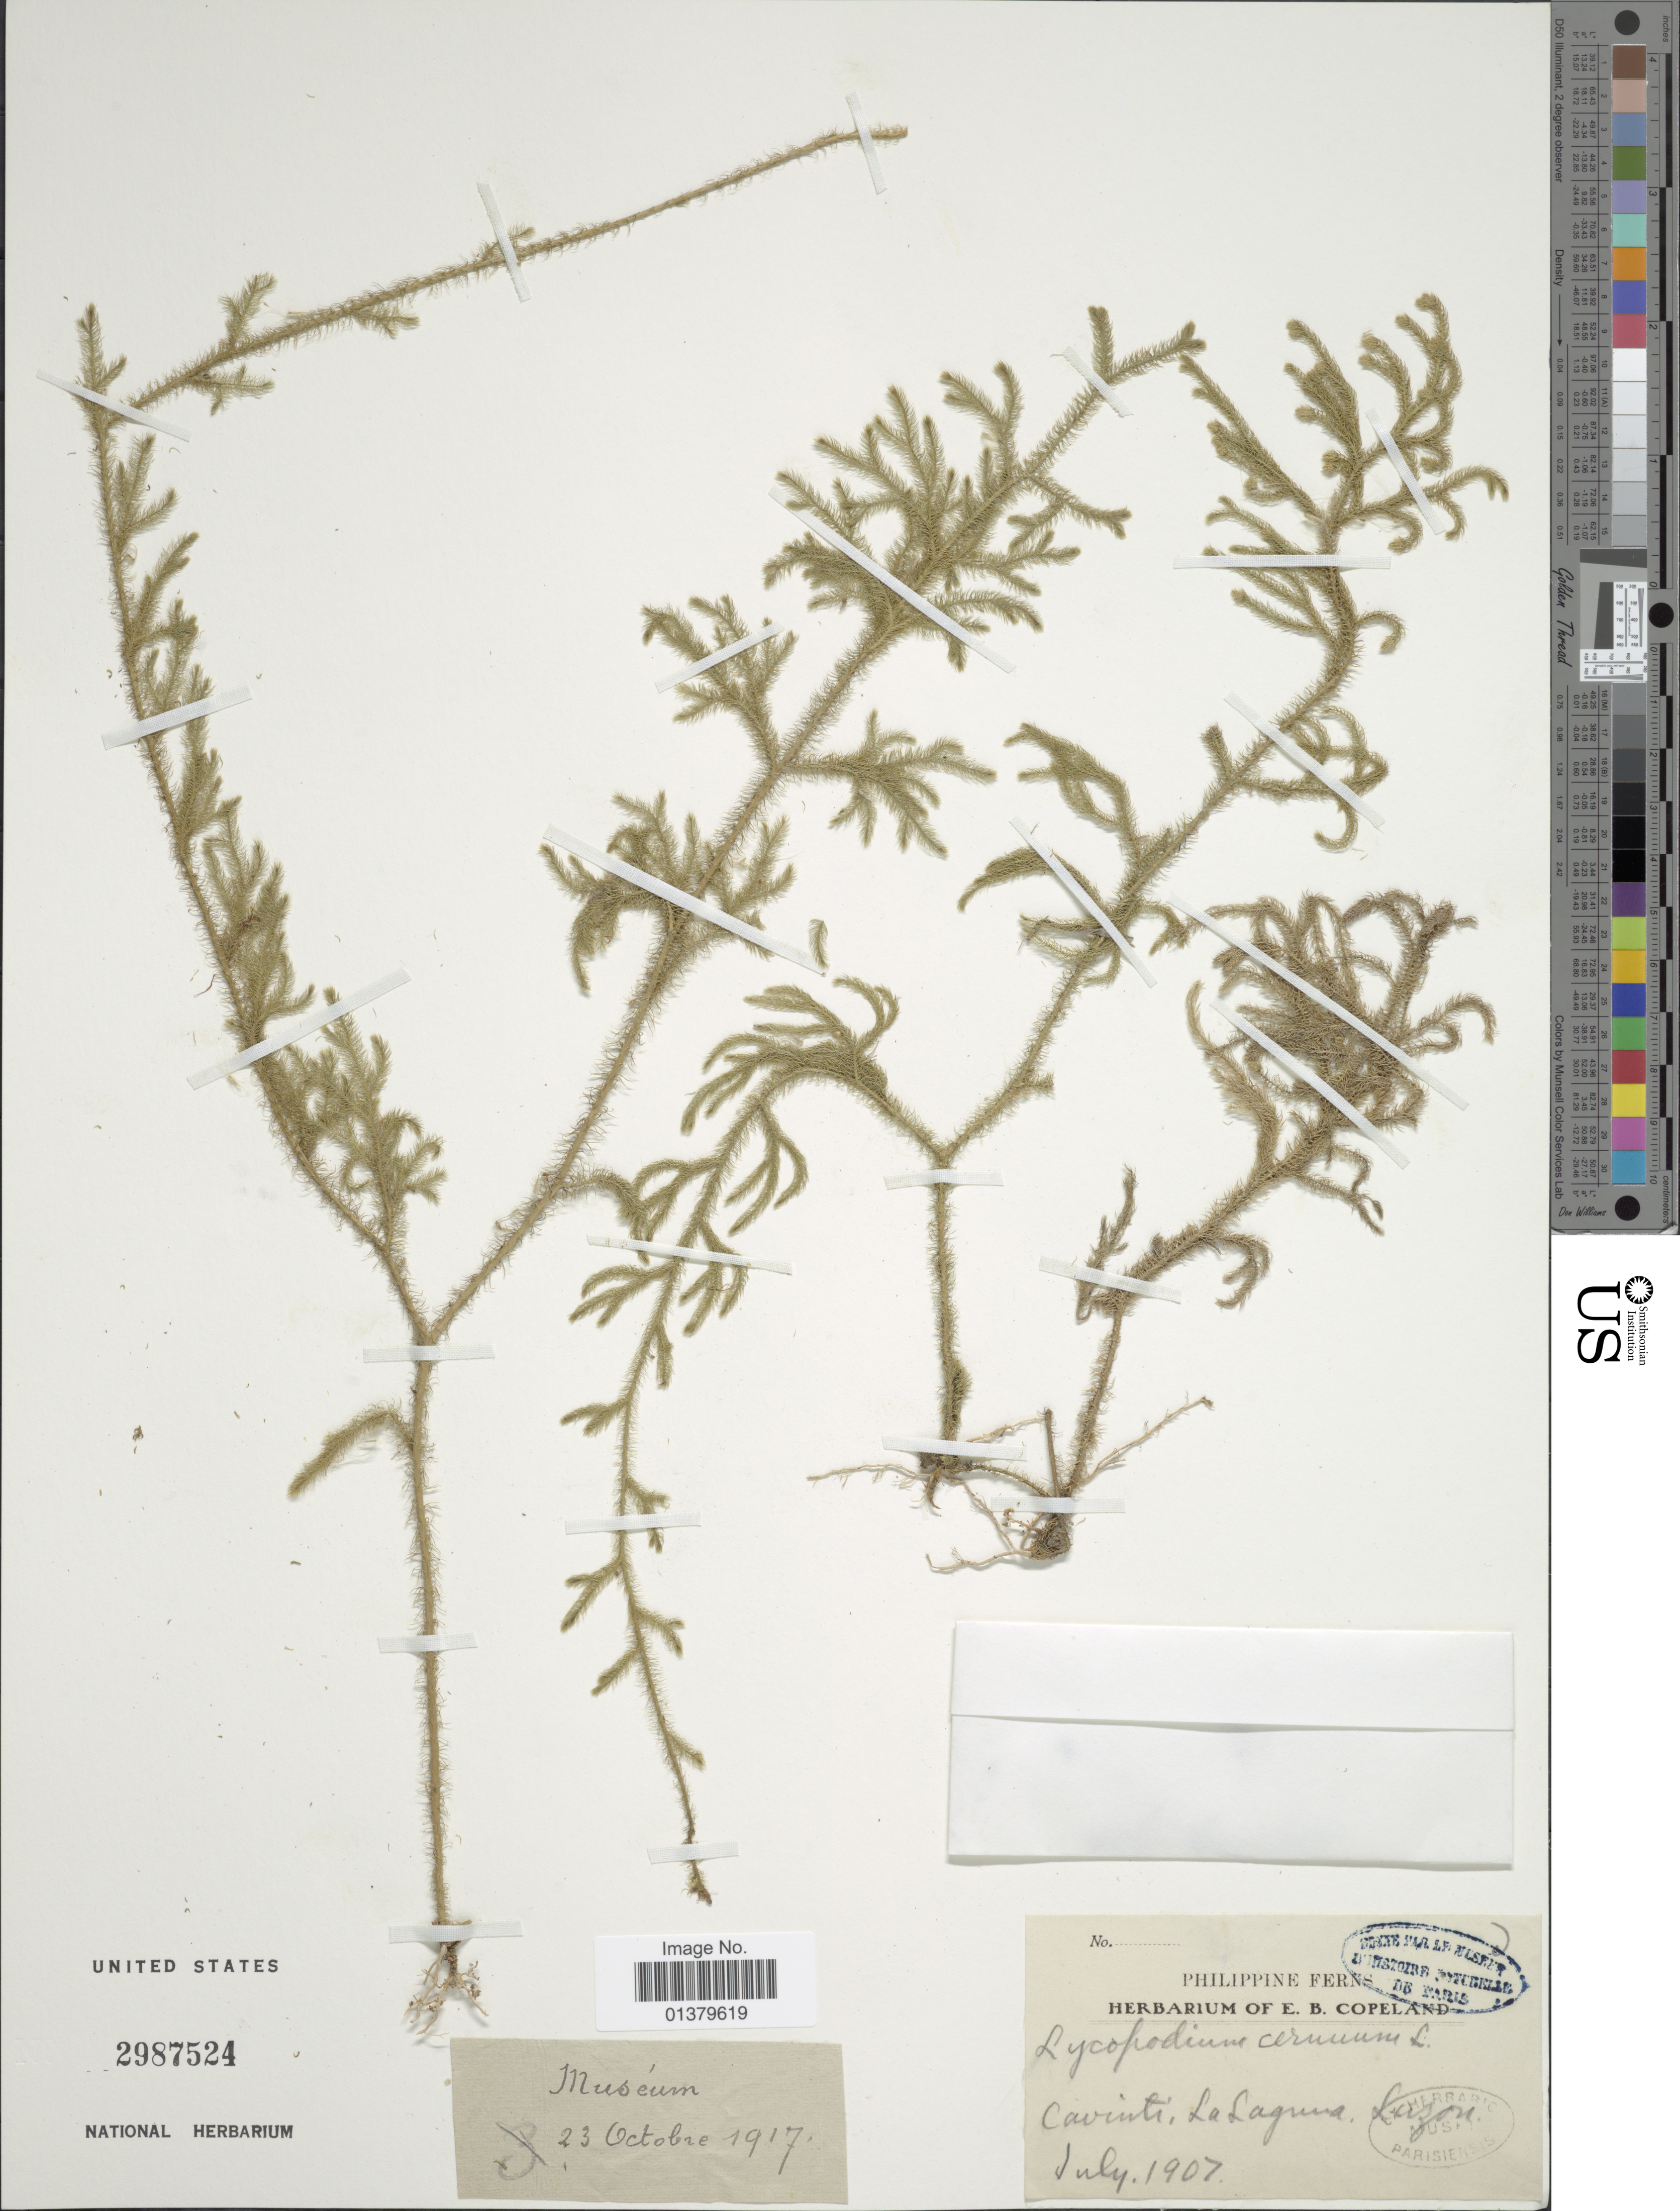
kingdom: Plantae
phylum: Tracheophyta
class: Lycopodiopsida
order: Lycopodiales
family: Lycopodiaceae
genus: Palhinhaea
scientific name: Palhinhaea cernua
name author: (L.) Vasc. & Franco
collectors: E. B. Copeland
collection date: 1907-07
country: Philippines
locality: Cavinti, La Laguna, Luzon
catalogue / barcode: US 2987524